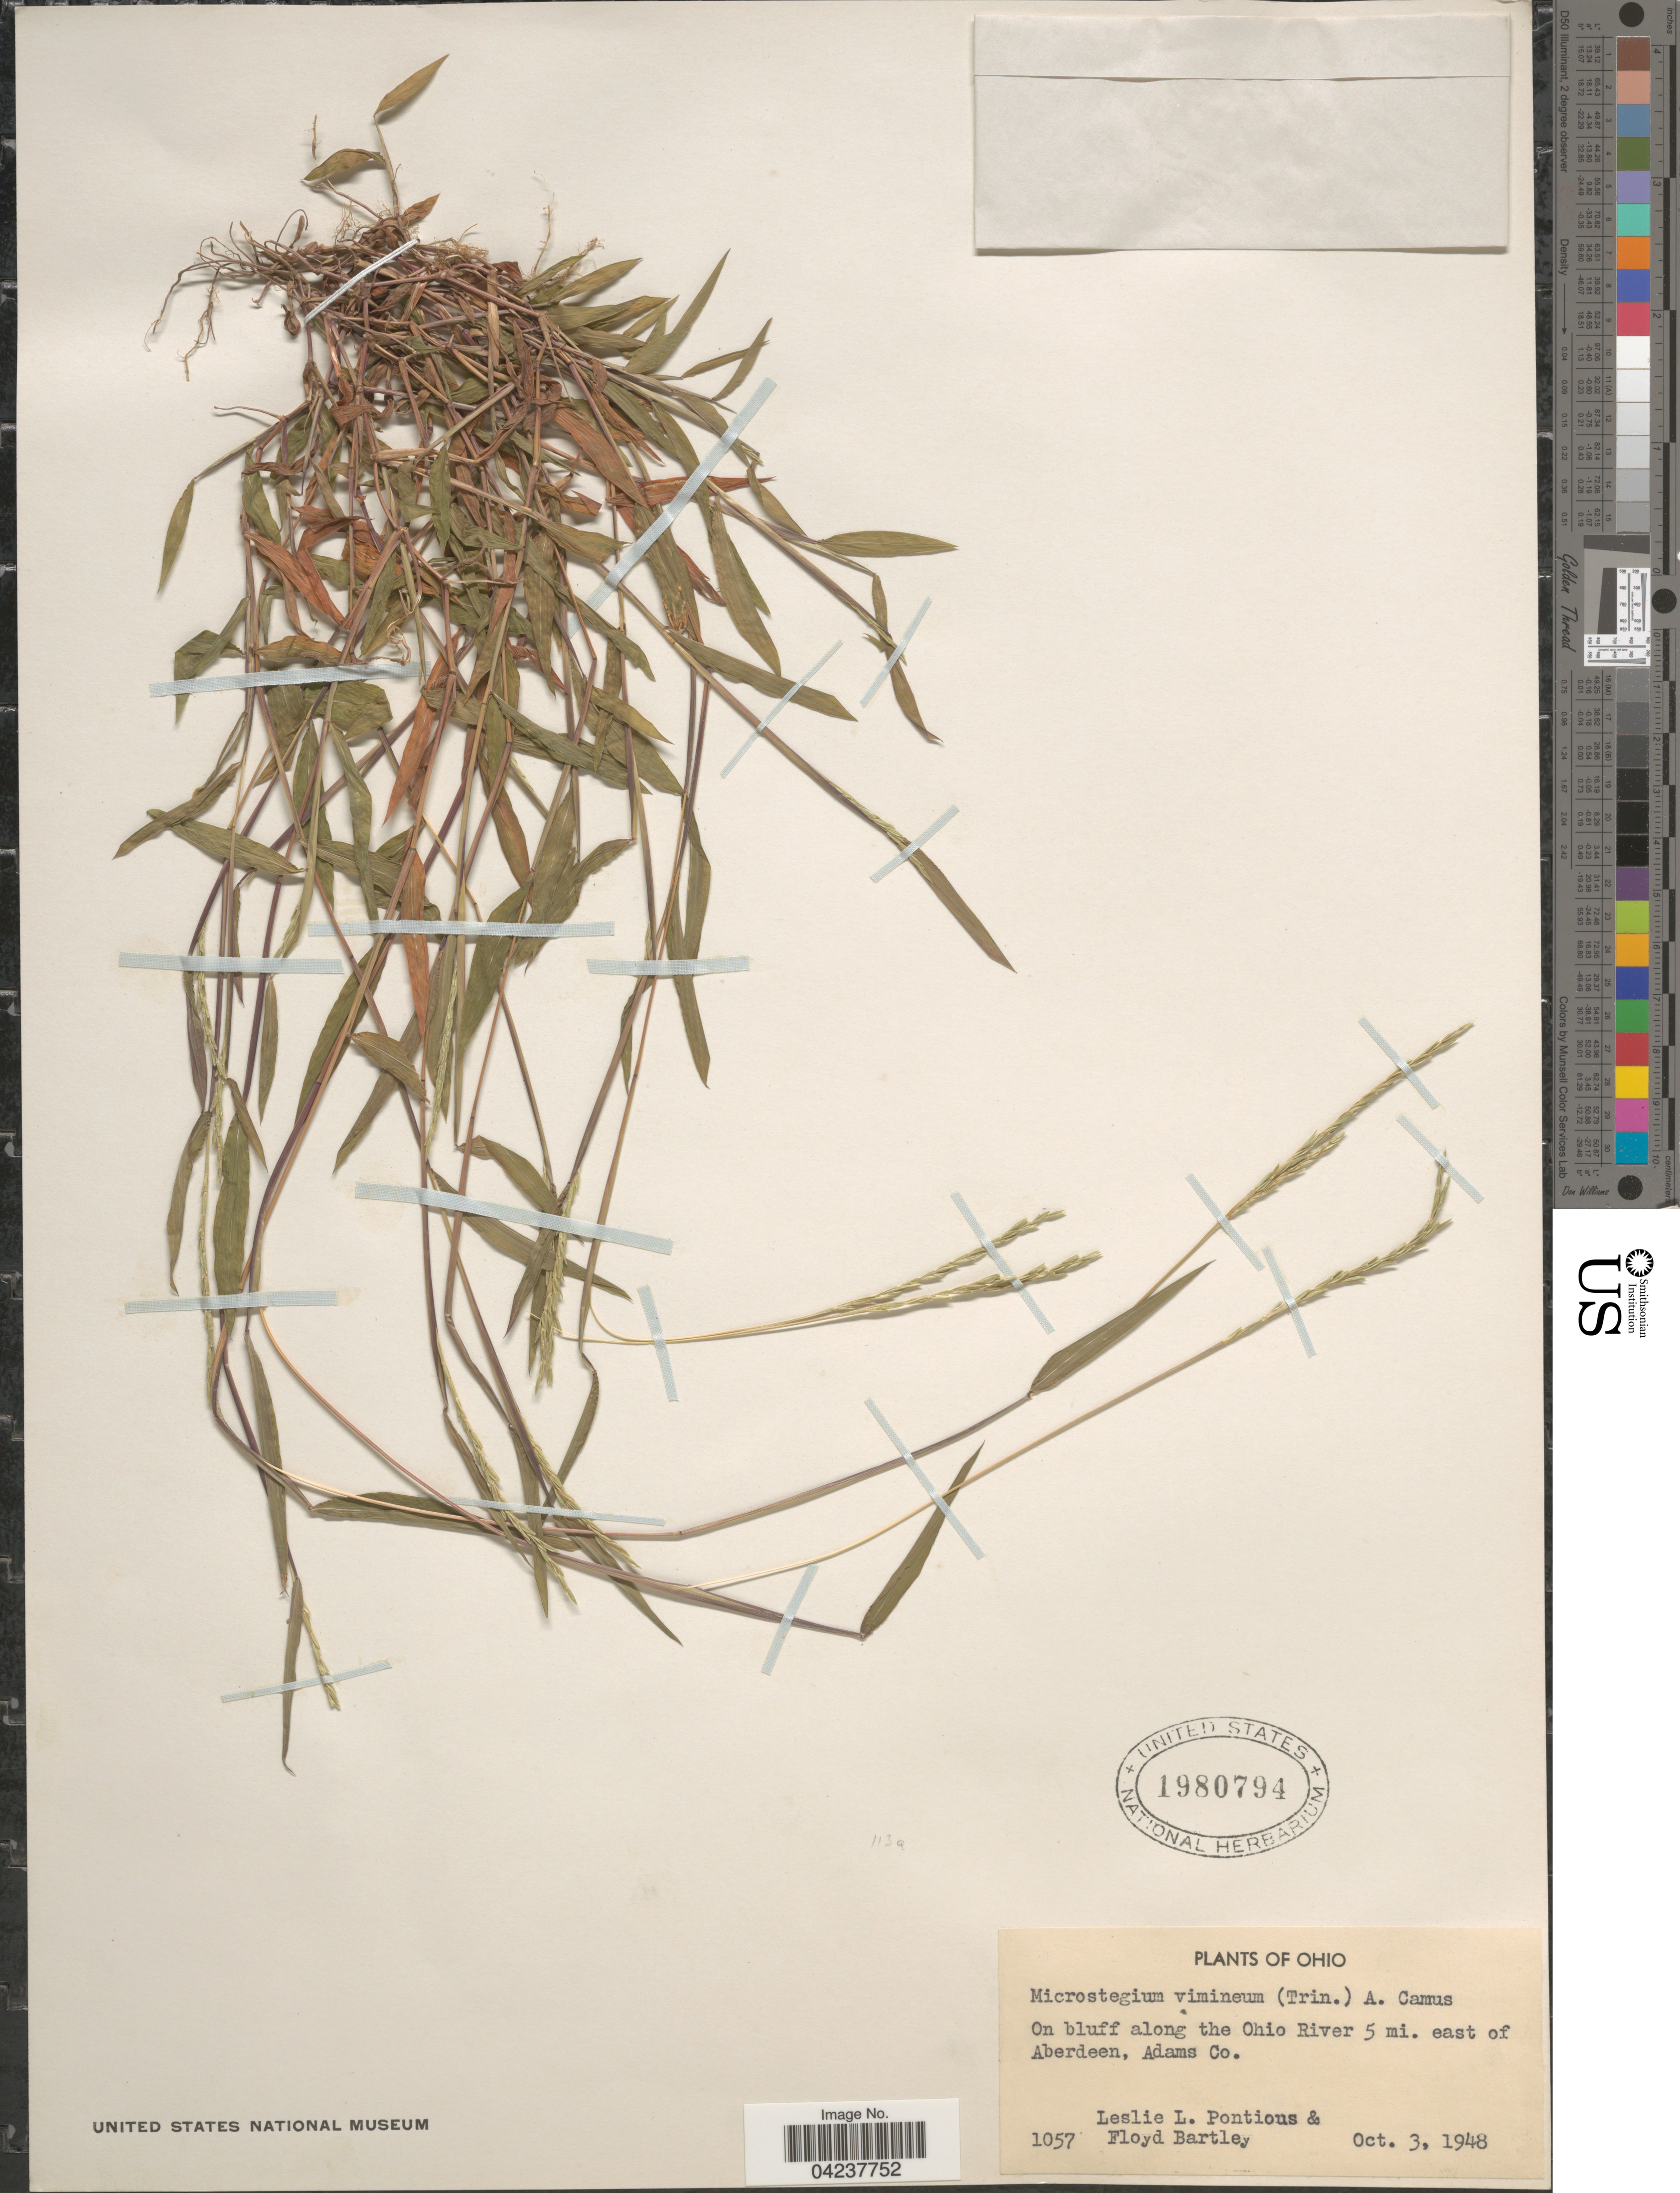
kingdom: Plantae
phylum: Tracheophyta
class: Liliopsida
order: Poales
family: Poaceae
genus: Microstegium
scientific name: Microstegium vimineum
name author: (Trin.) A. Camus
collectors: L. L. Pontious & F. Bartley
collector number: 1057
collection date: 1948-10-03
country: United States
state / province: Ohio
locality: On bluff along the Ohio River 5 mi. east of Aberdeen, Adams Co.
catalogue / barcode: US 1980794